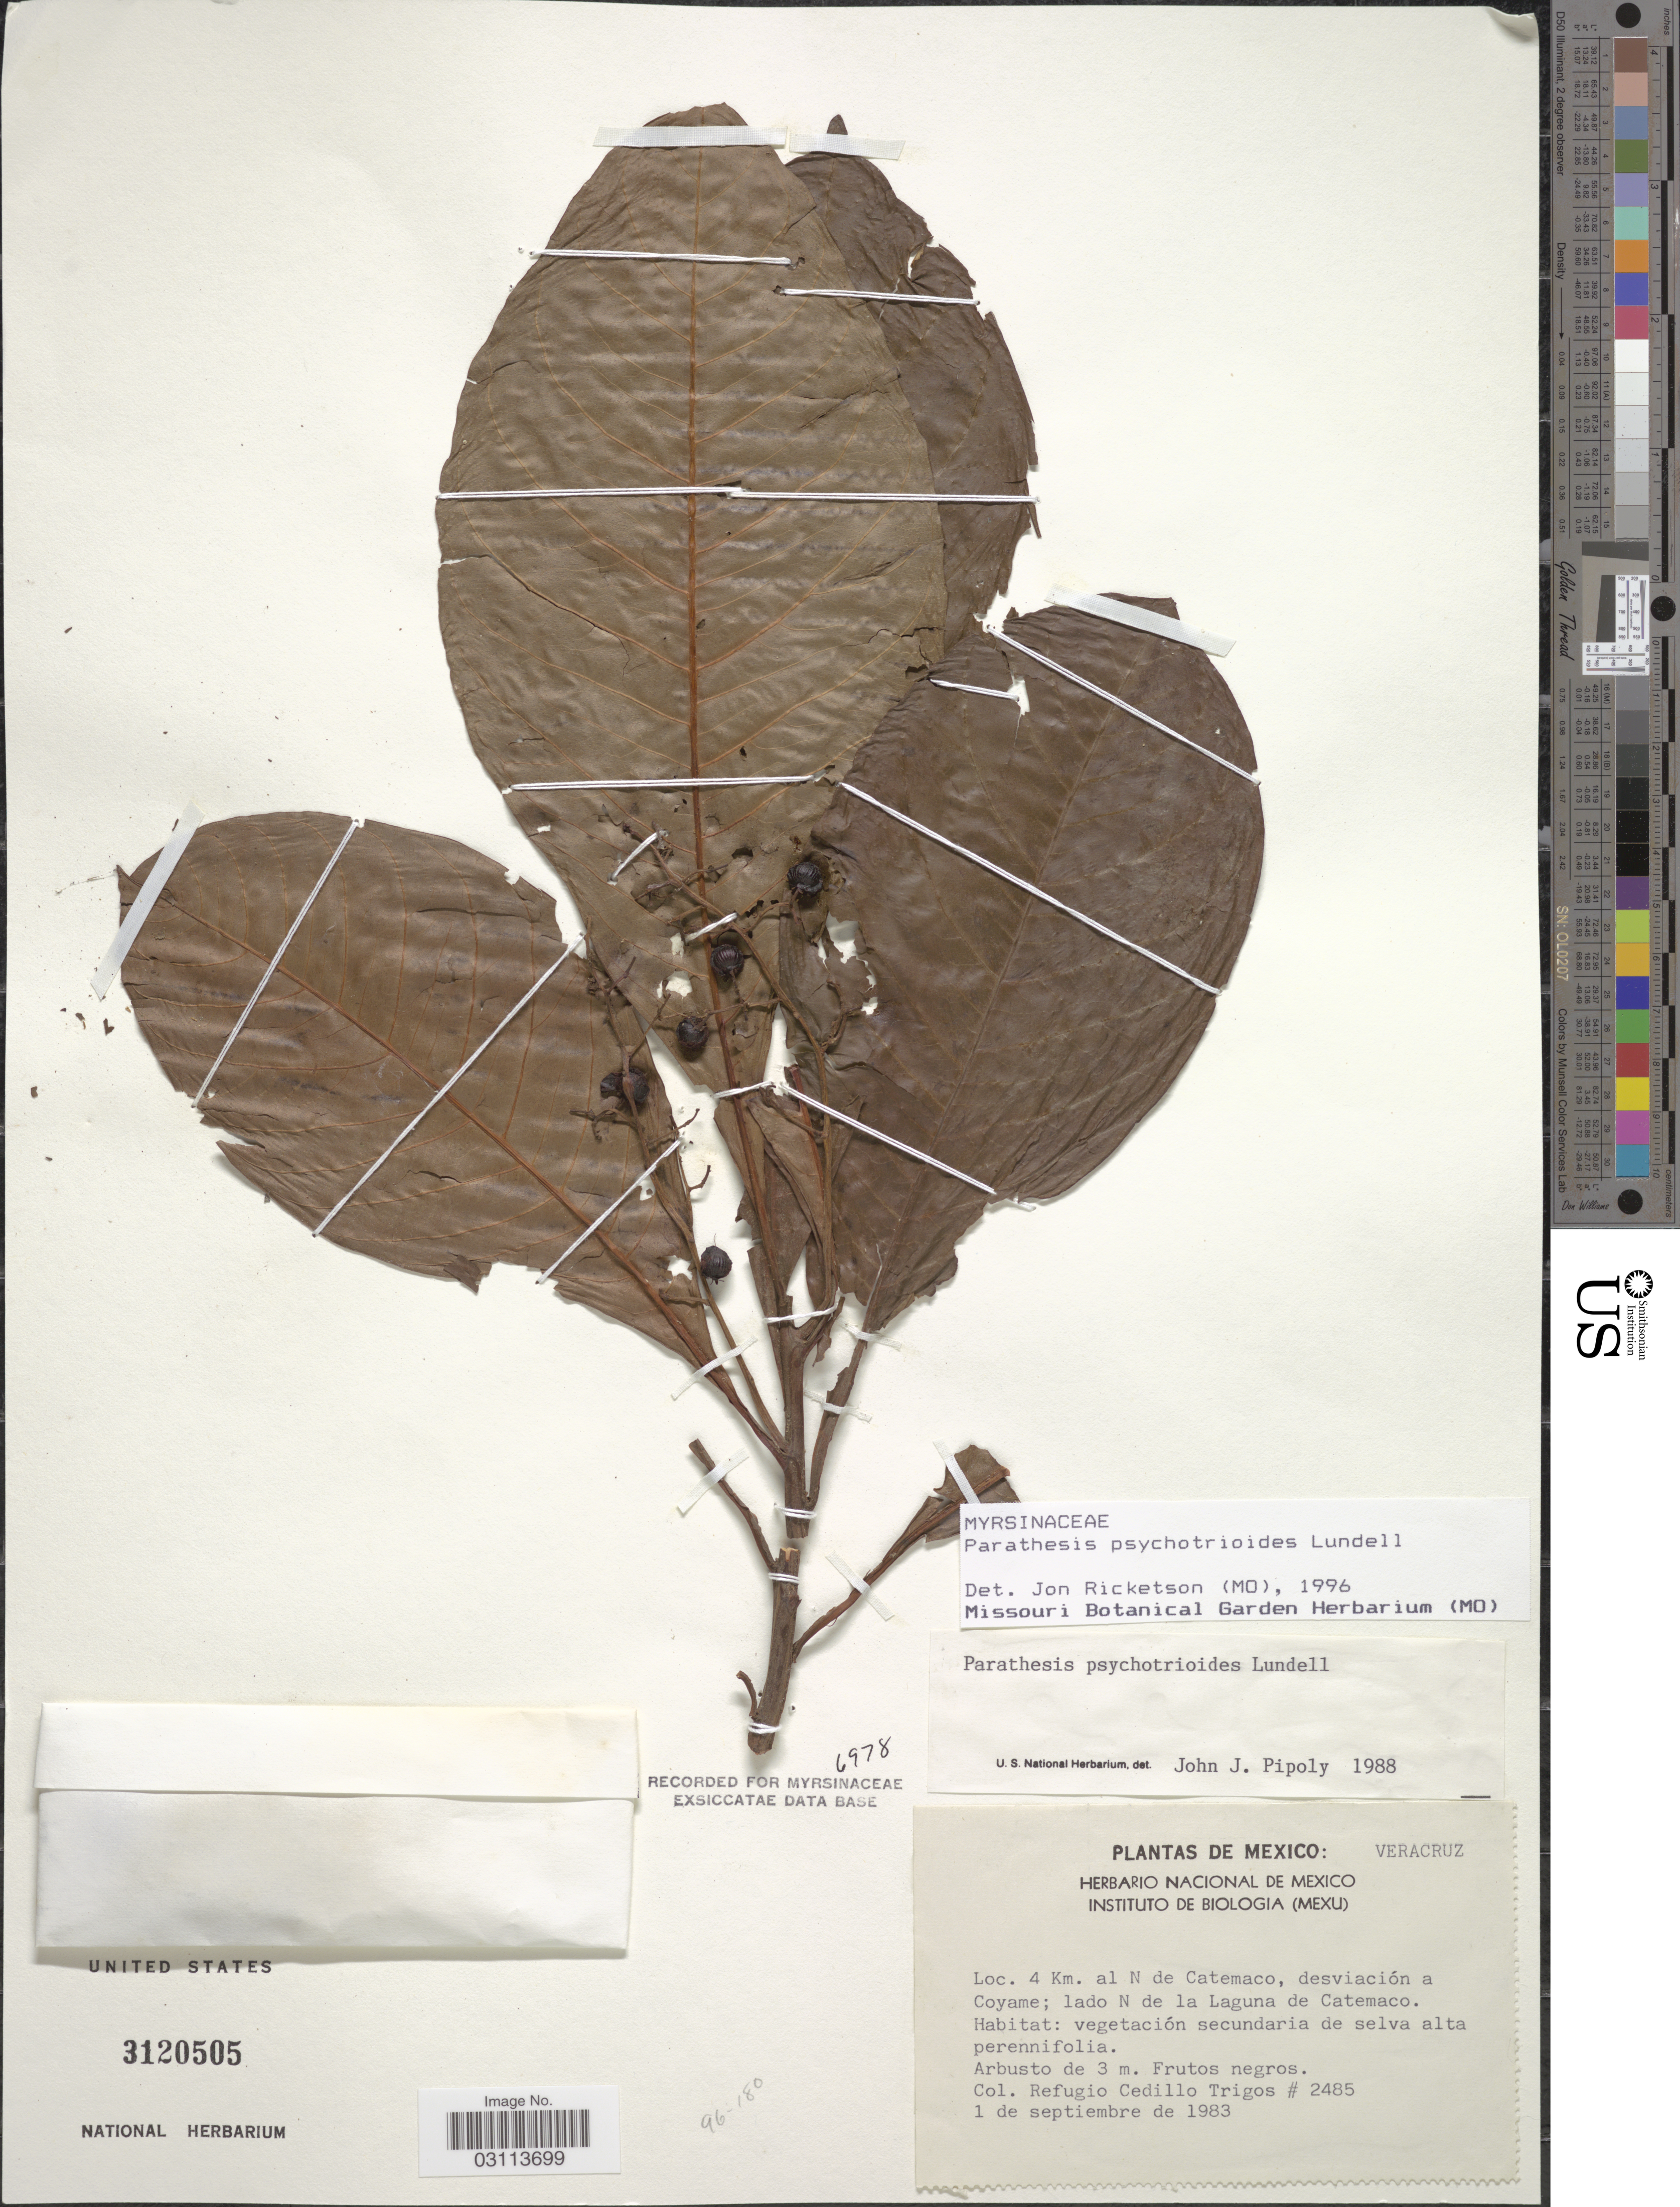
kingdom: Plantae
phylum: Tracheophyta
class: Magnoliopsida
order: Ericales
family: Primulaceae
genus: Parathesis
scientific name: Parathesis psychotrioides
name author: Lundell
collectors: R. CedilloT.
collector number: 2485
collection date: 1983-09-01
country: Mexico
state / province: Veracruz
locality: Veracruz. 4 Km. al N de Catemaco, desviación a Coyame; lado N de la Laguna de Catemaco.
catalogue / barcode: US 3120505